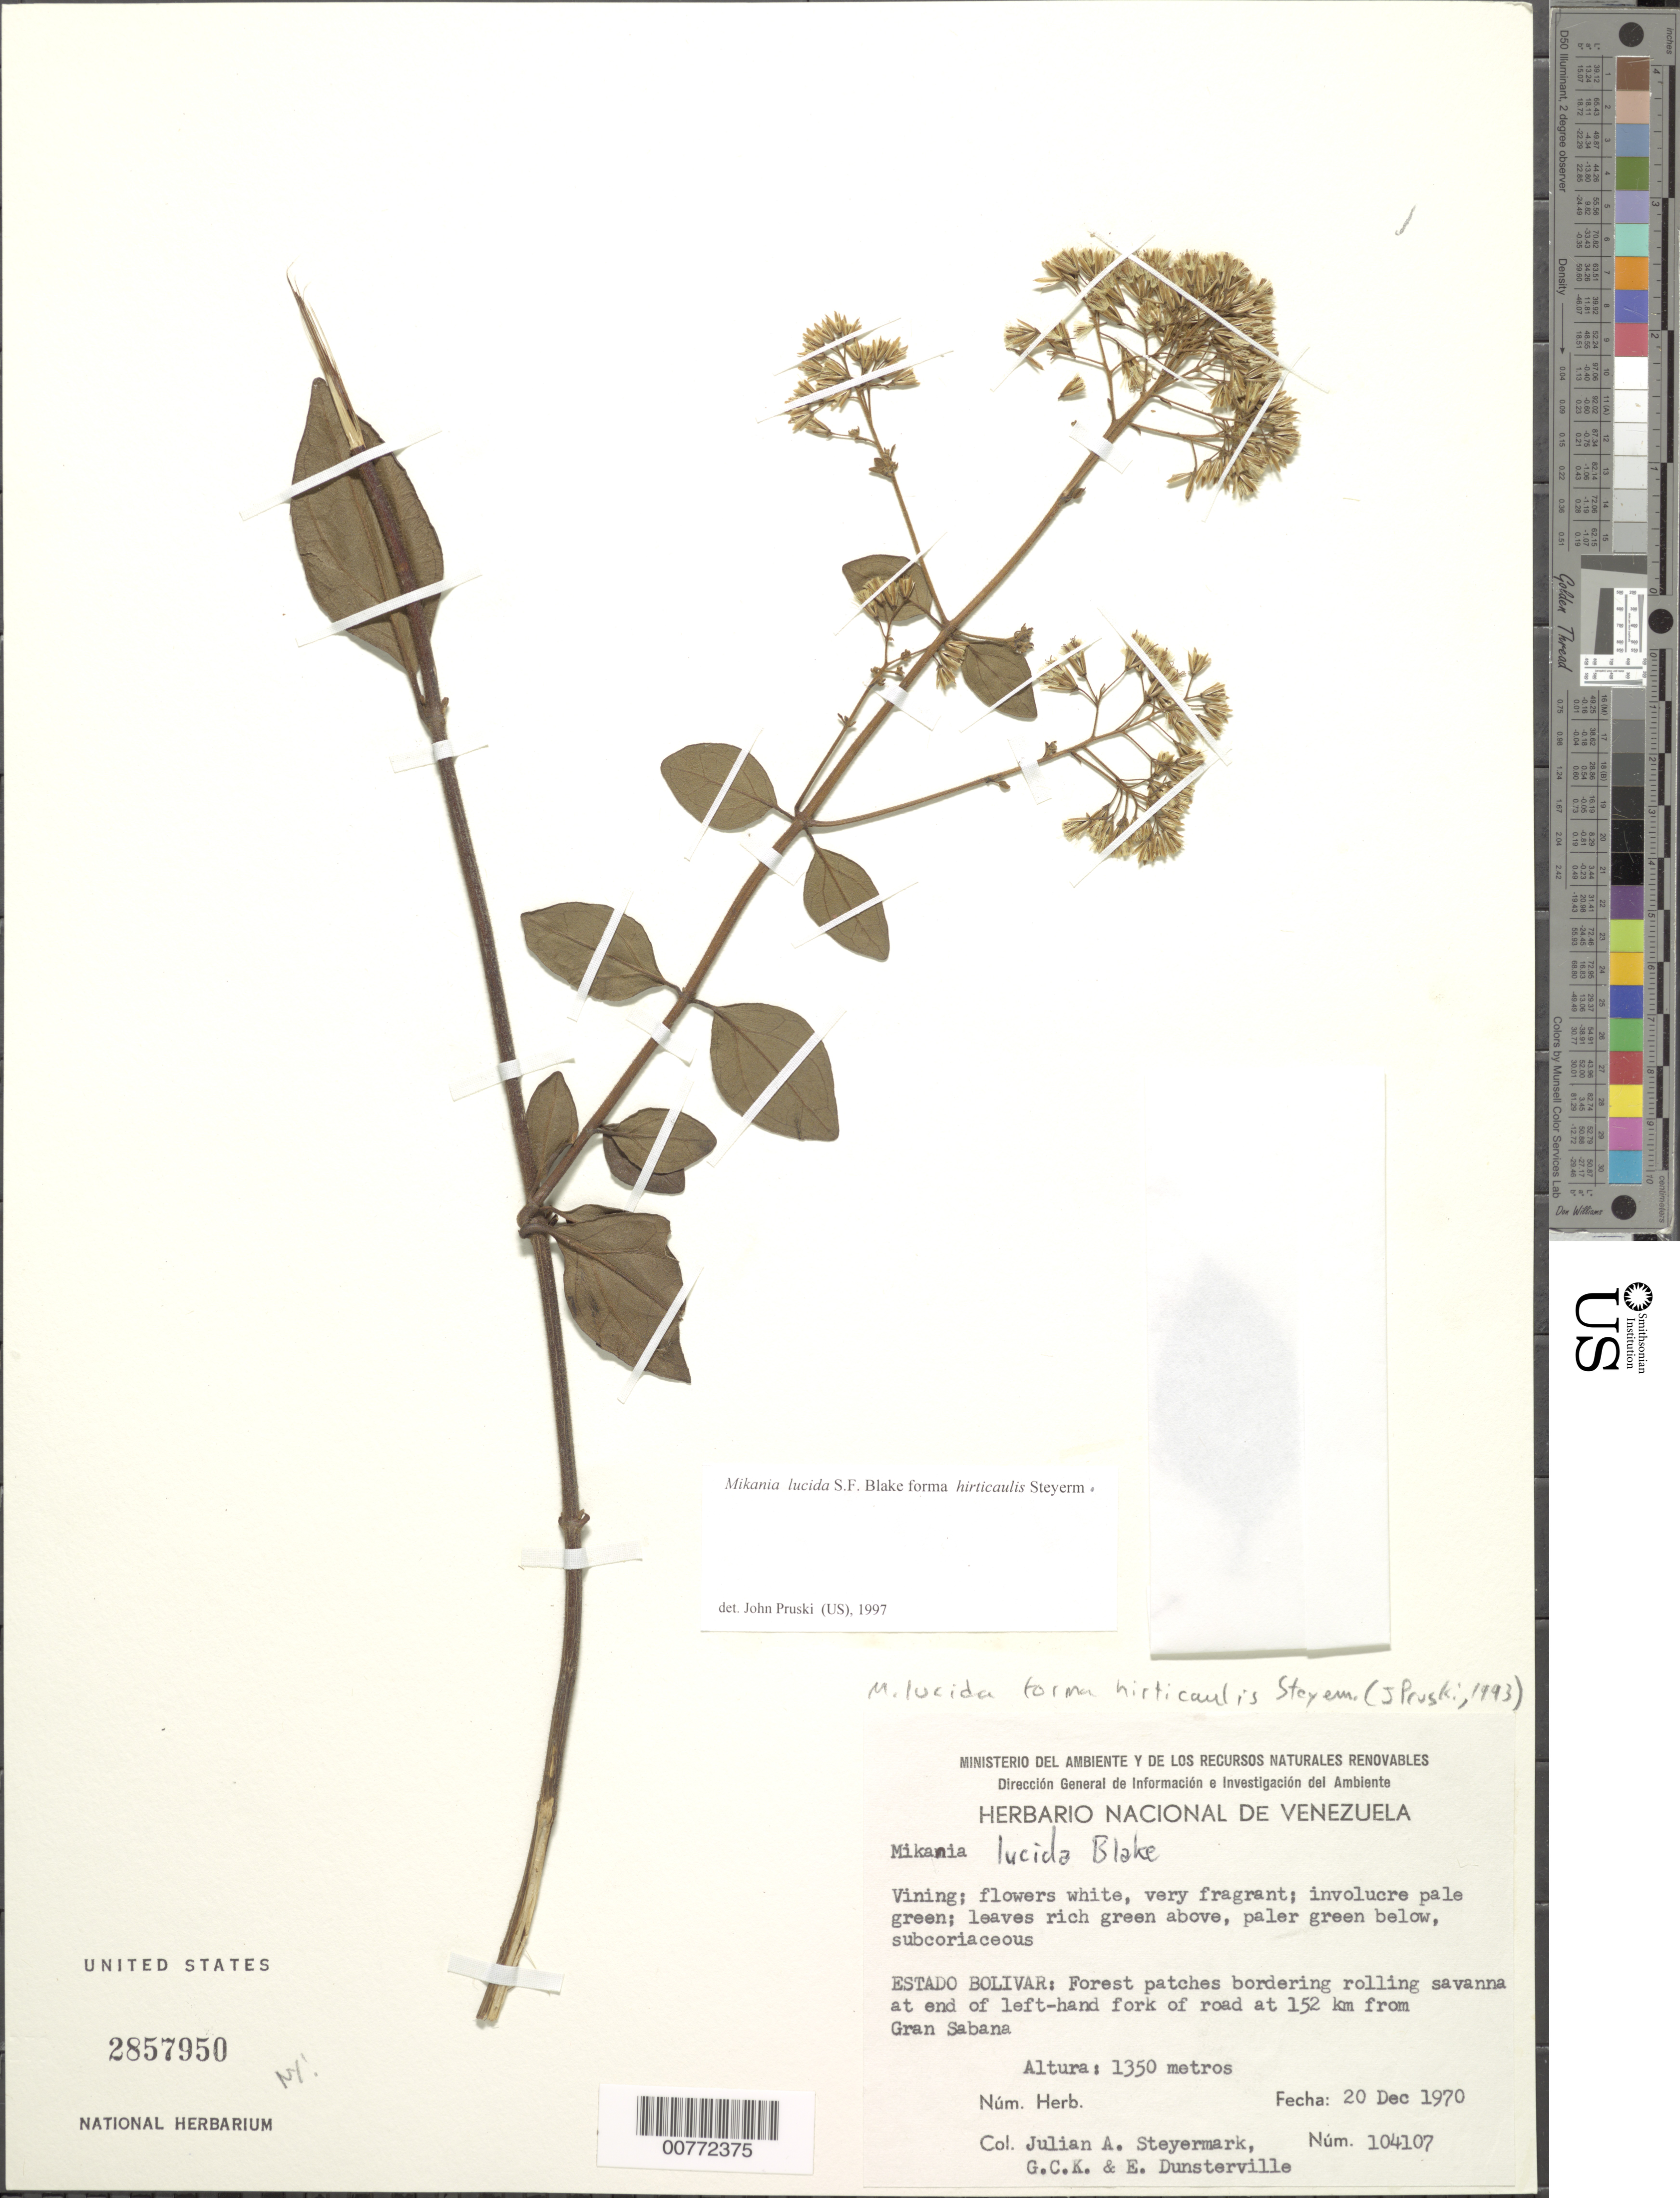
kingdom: Plantae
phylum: Tracheophyta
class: Magnoliopsida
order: Asterales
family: Asteraceae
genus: Mikania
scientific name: Mikania lucida f. lucida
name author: S.F. Blake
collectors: J. Steyermark, G. C. K. Dunsterville & E. Dunsterville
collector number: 104107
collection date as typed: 20-Dec-70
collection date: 1970-12-20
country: Venezuela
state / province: Bolívar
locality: Gran Sabana, Roraima, drenaje de las caberceras Río Aponguao, km 152 al sur de El Dorado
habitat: Forest patches bordering rolling savanna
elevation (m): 1350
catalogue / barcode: US 2857950